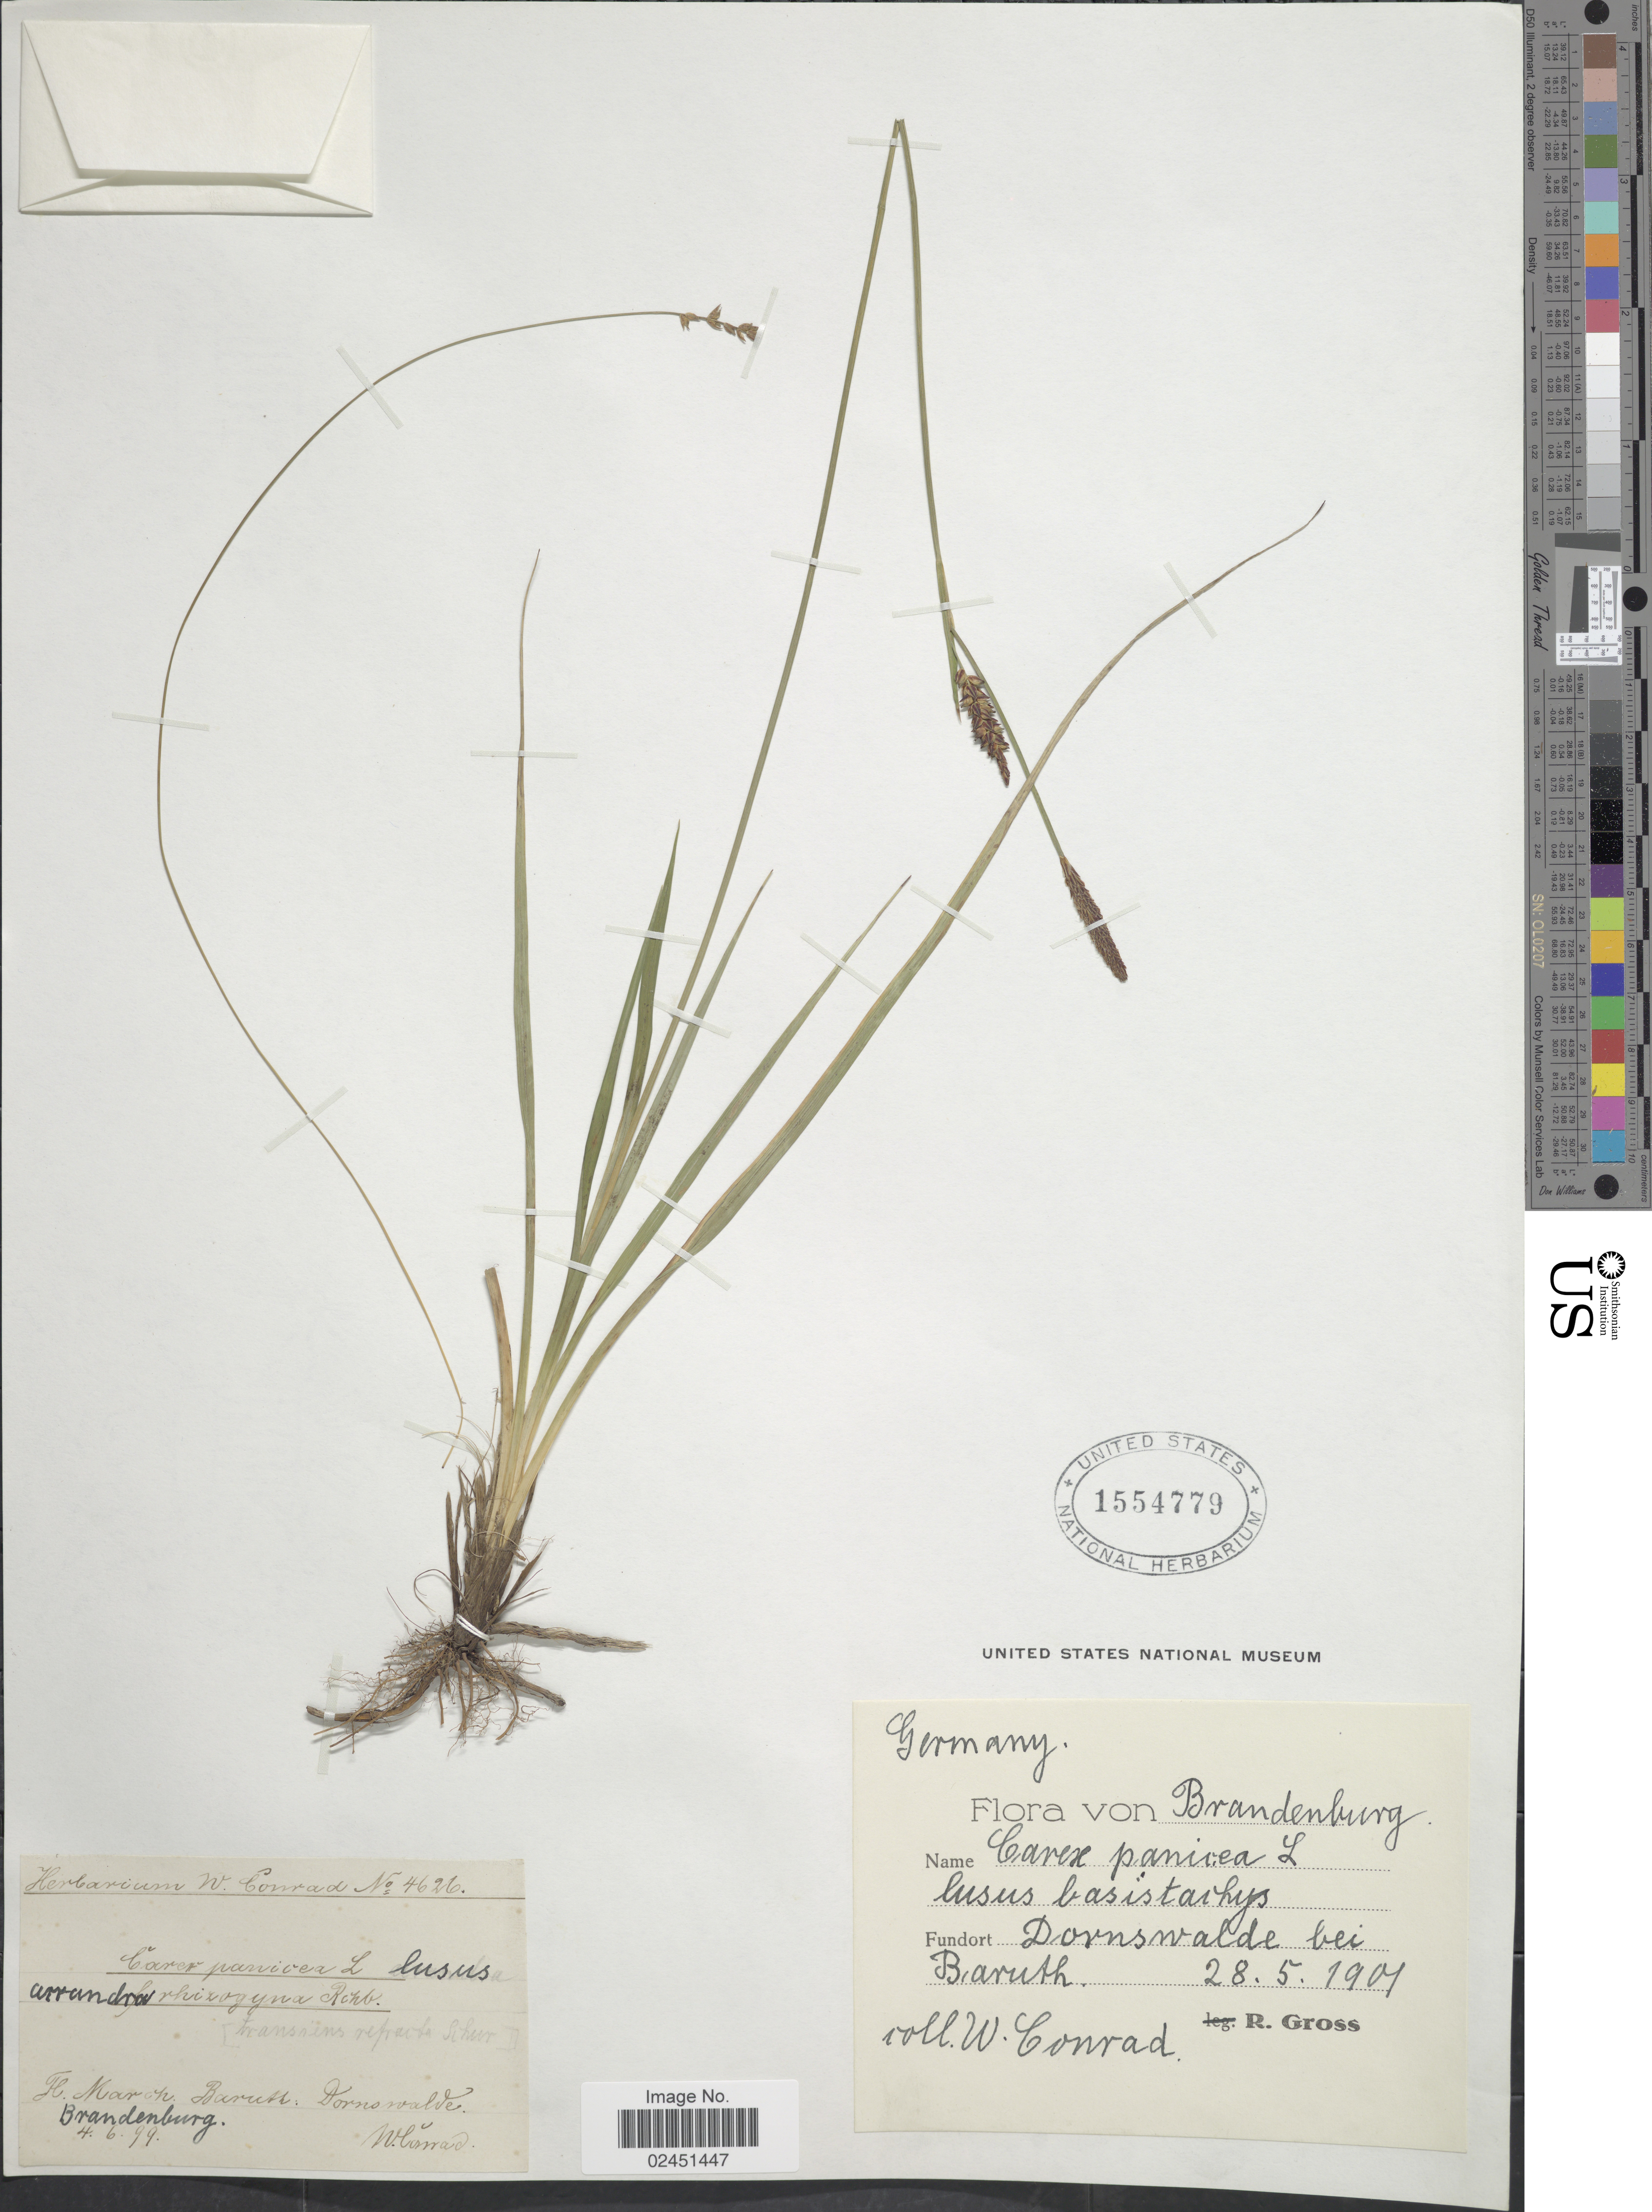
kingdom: Plantae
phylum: Tracheophyta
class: Liliopsida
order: Poales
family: Cyperaceae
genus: Carex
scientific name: Carex panicea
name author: L.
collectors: W. Conrad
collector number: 4626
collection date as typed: Transcribed d/m/y: 4/6/99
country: Germany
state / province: Brandenburg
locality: Maroh Baruth, Dornswalde bei Baruth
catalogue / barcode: US 1554779